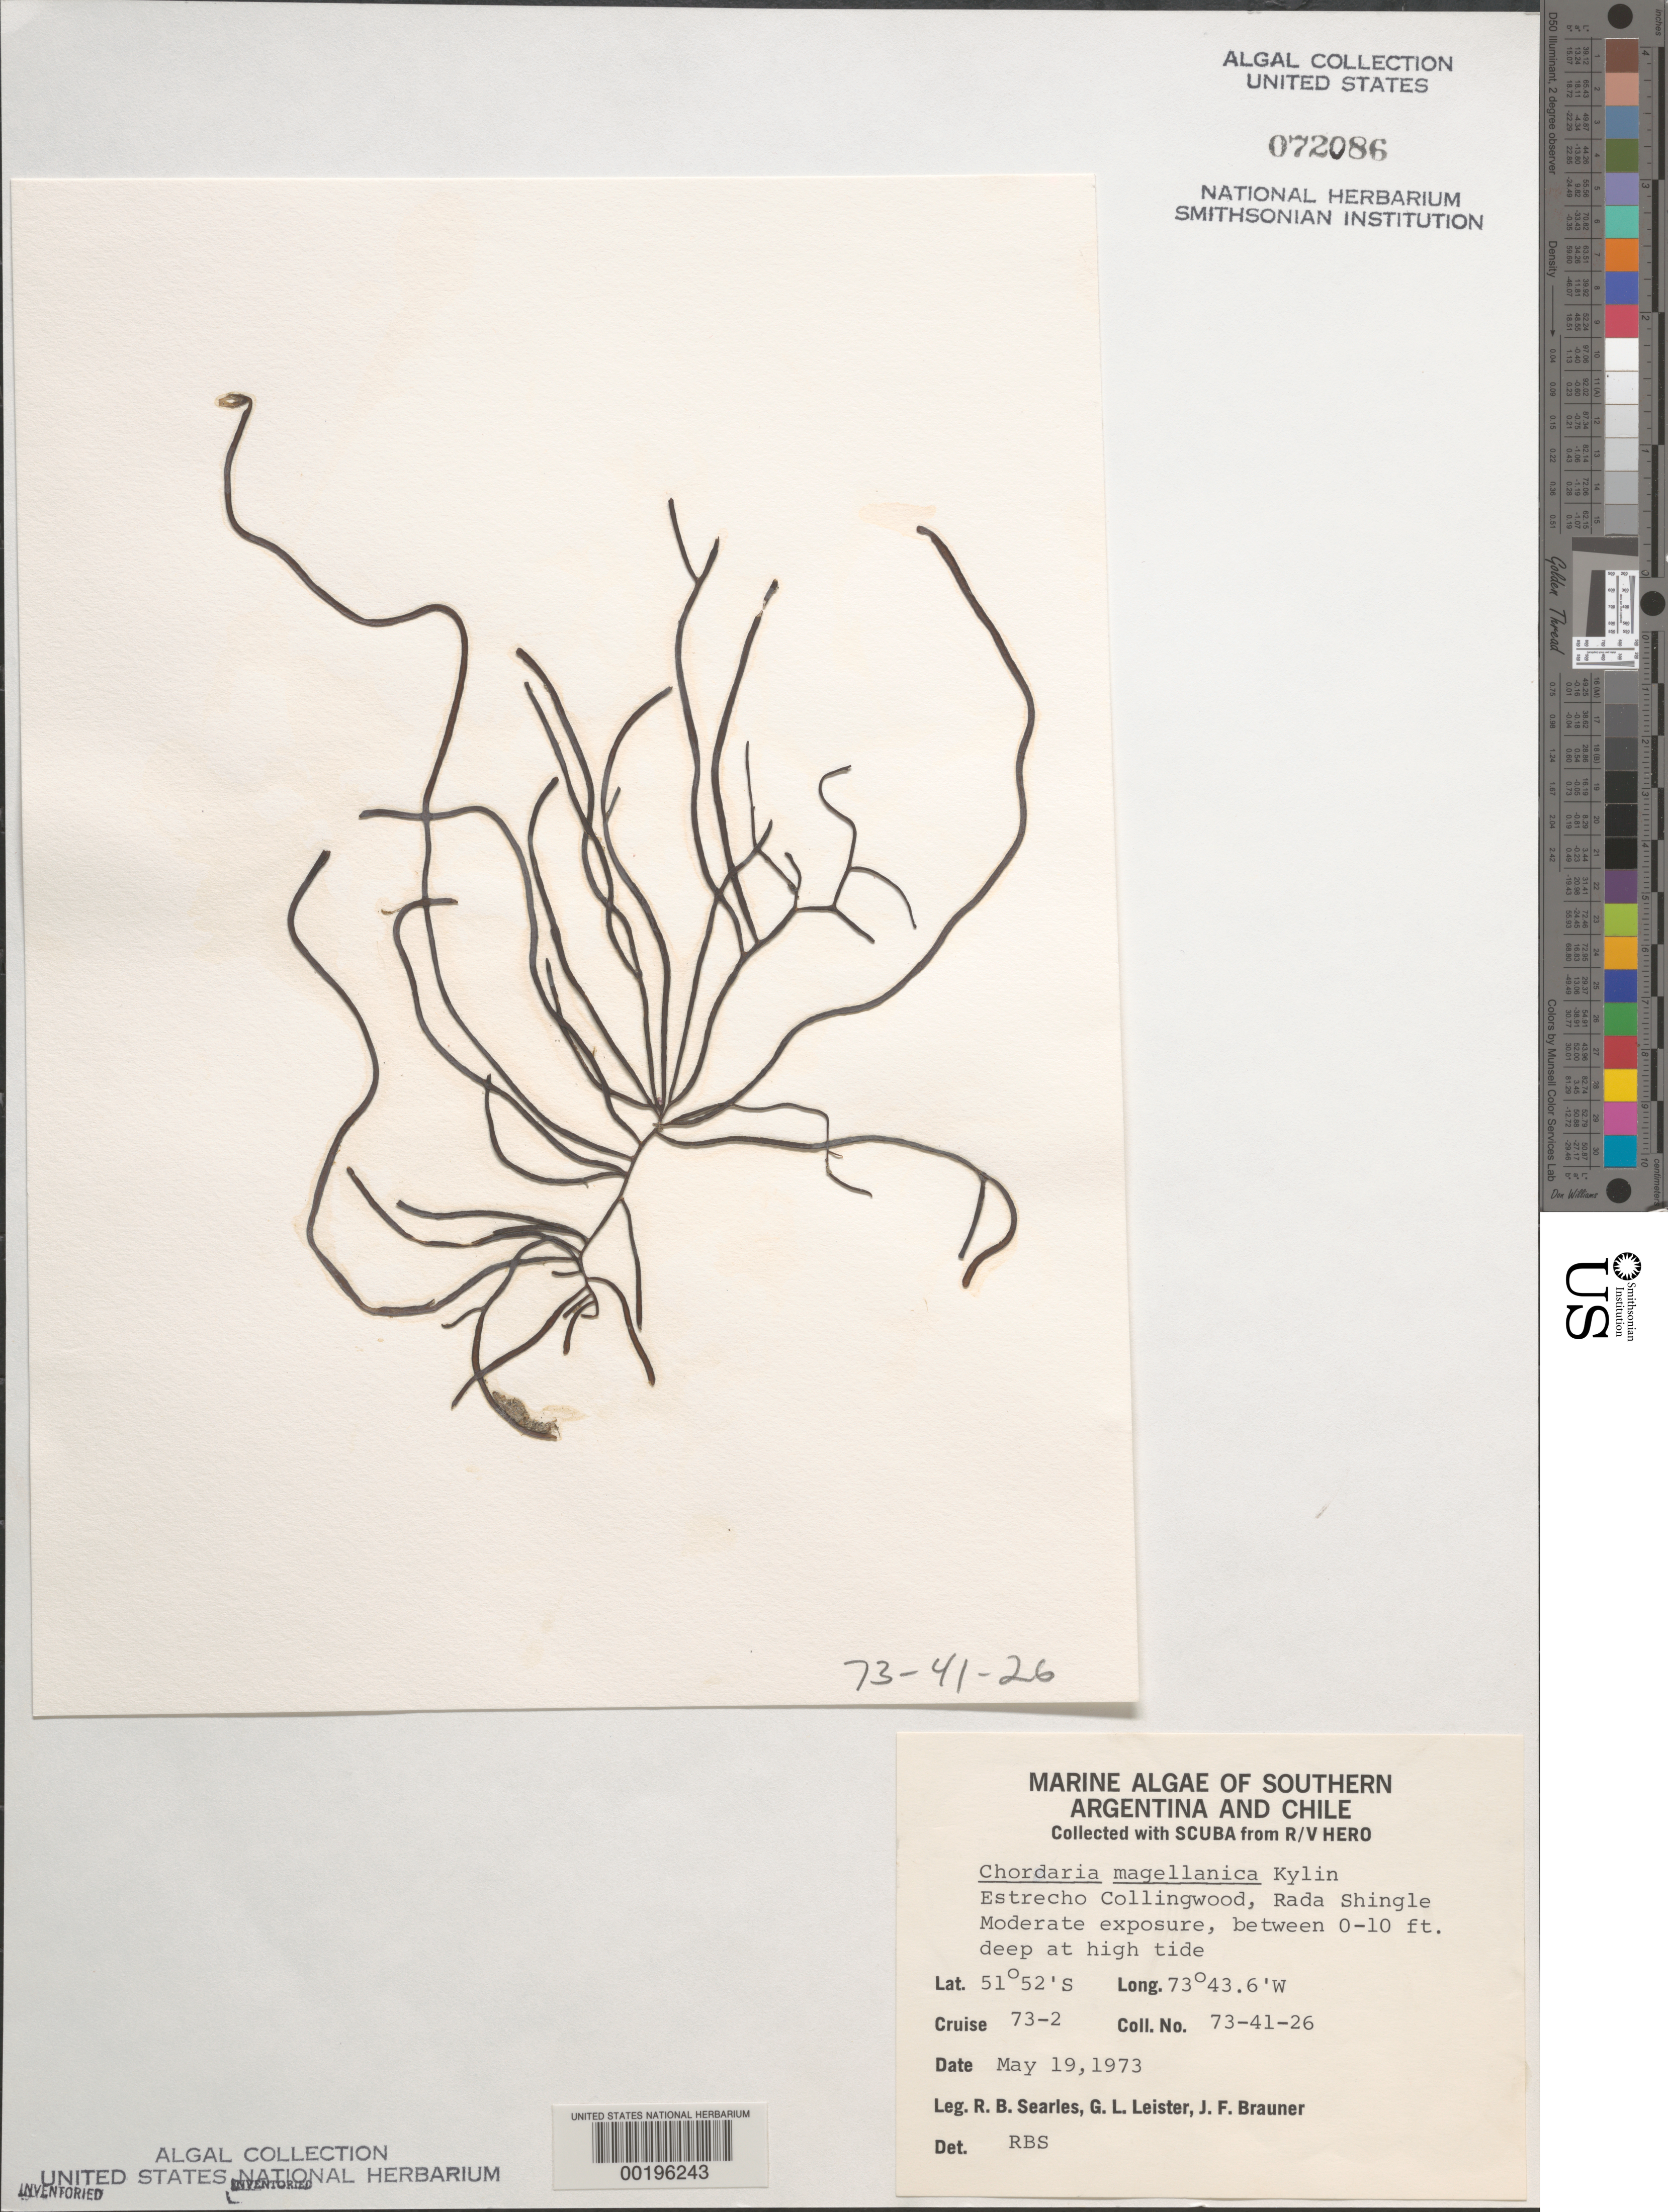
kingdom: Chromista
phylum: Ochrophyta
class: Phaeophyceae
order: Ectocarpales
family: Chordariaceae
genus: Chordaria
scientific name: Chordaria magellanica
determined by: Searles, R. B.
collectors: R. Searles, G. Leister & J. F. Brauner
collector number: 73-41-26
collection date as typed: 19 May 1973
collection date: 1973-05-19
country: Chile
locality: Estrecho collingwood, rada shingle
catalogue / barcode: US 72086